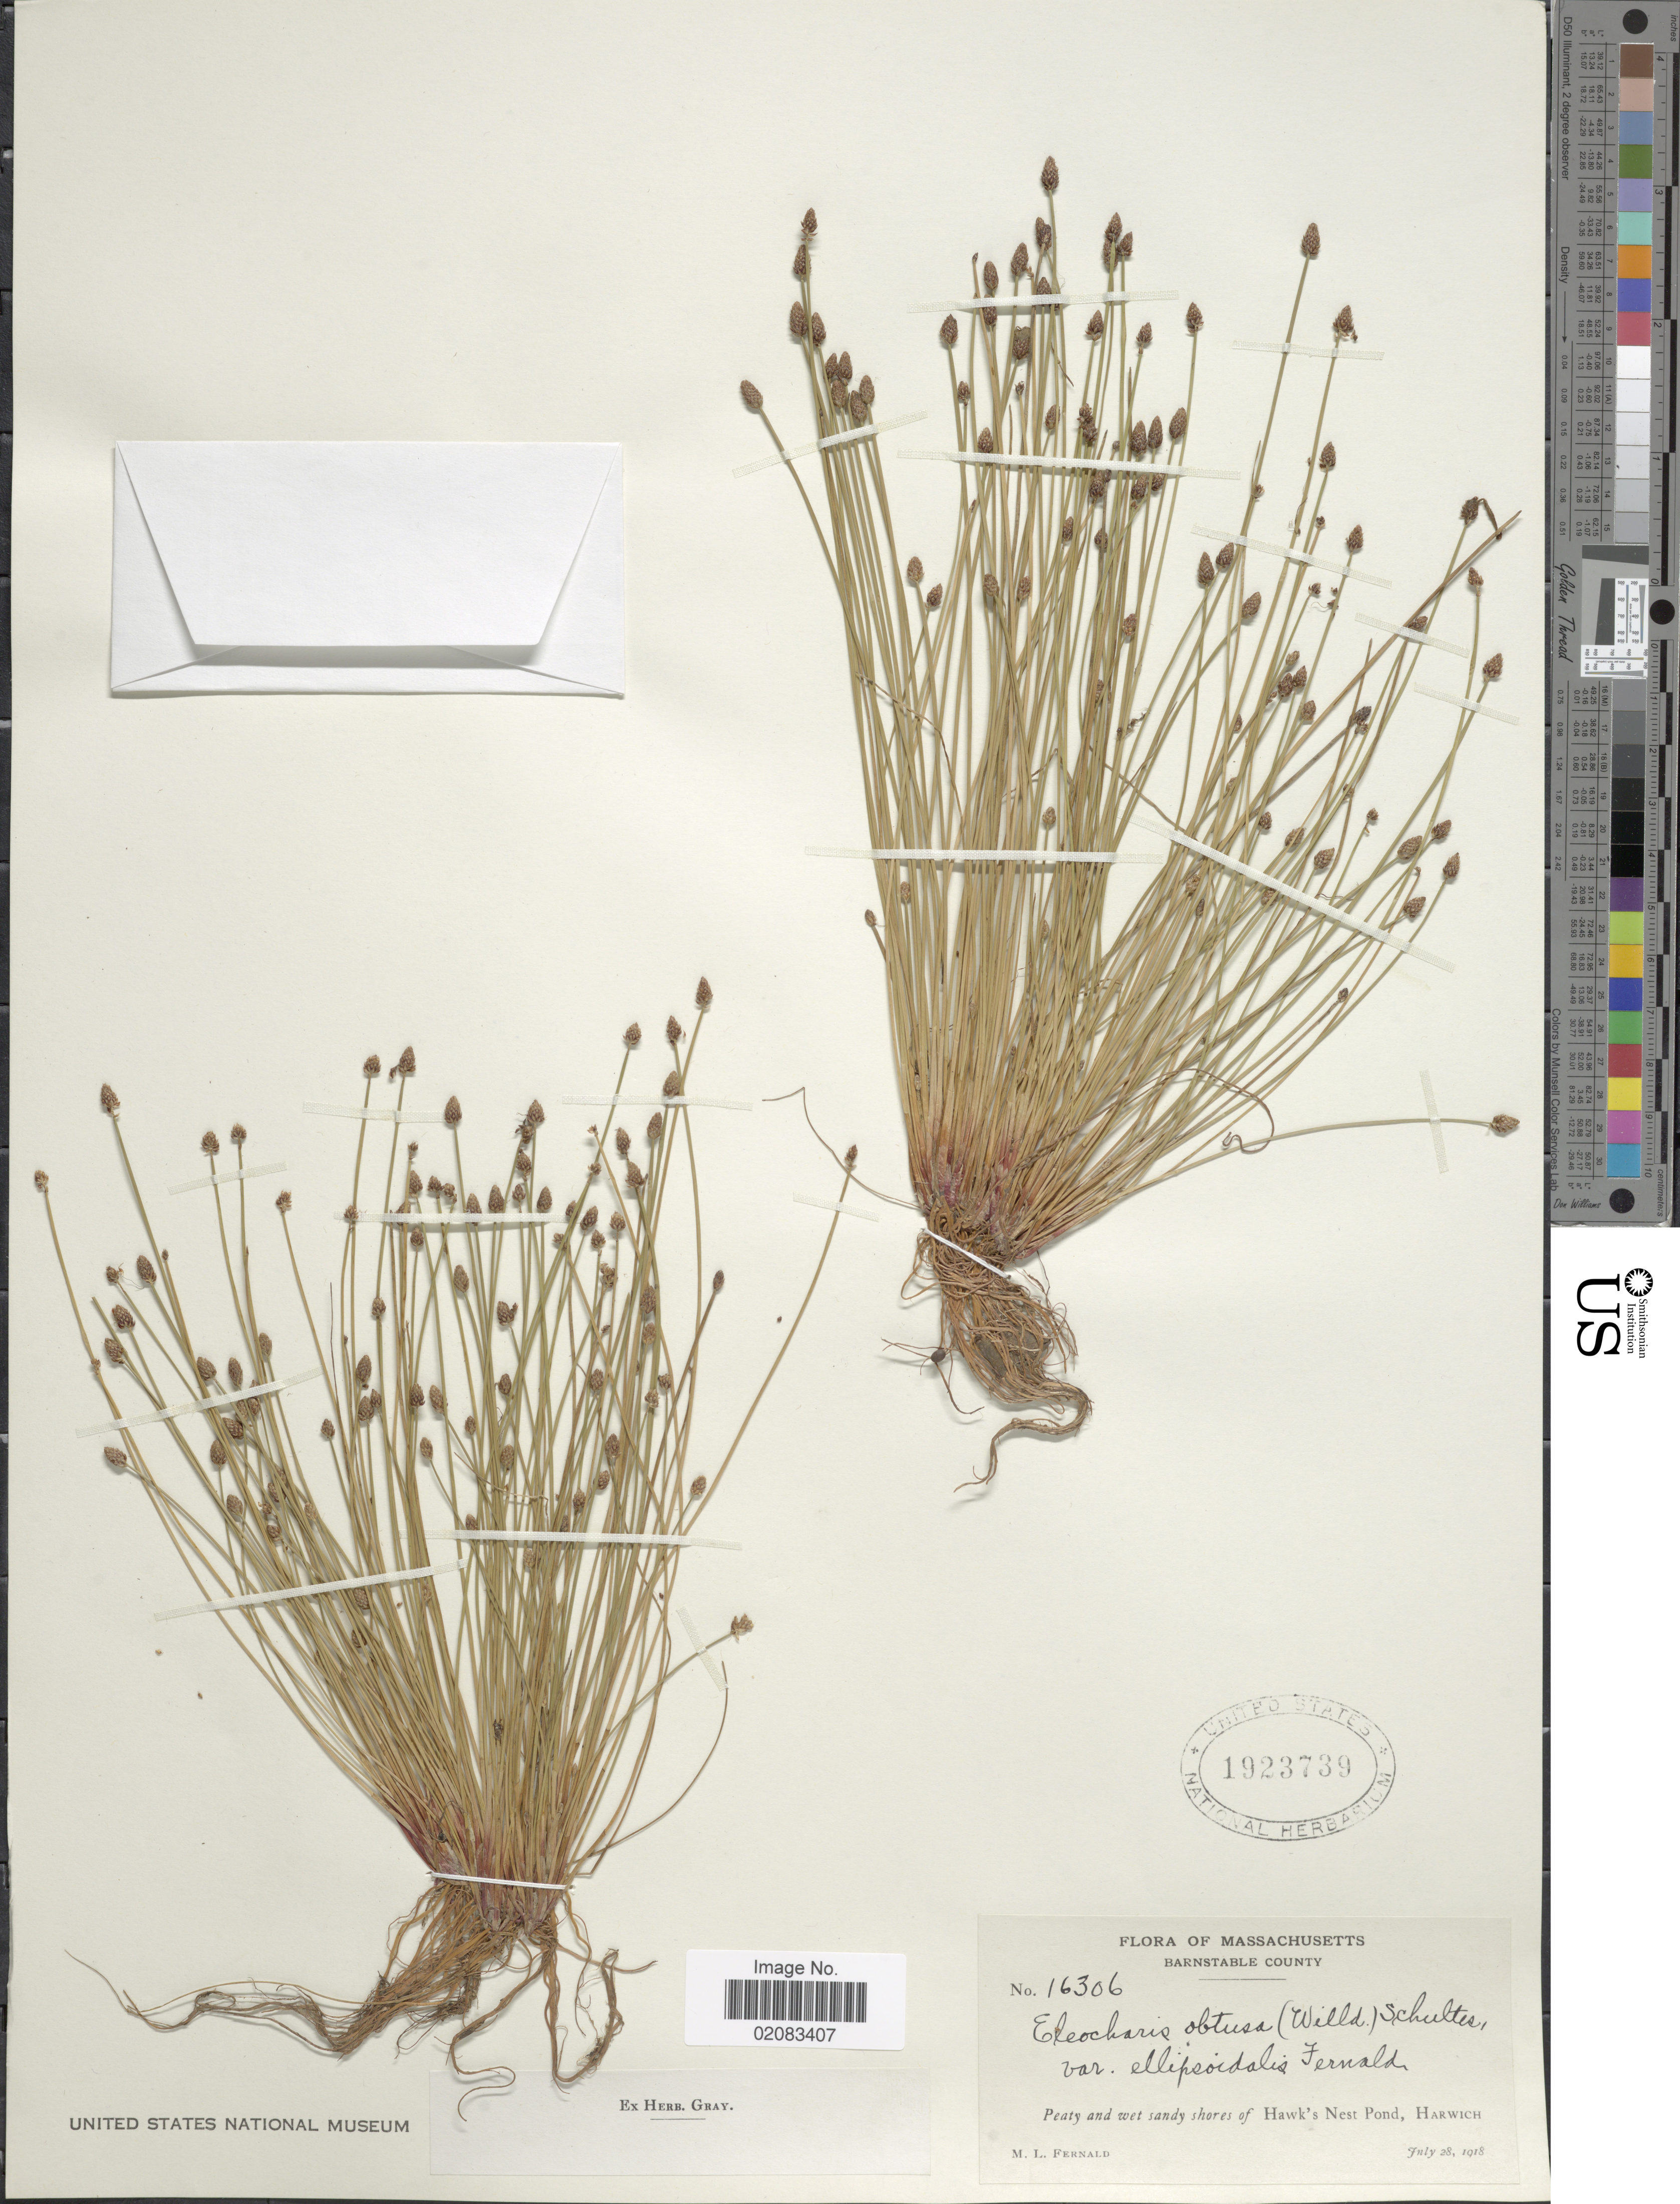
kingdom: Plantae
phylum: Tracheophyta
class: Liliopsida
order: Poales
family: Cyperaceae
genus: Eleocharis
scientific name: Eleocharis obtusa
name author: (Willd.) Schult.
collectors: M. L. Fernald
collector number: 16306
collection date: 1918-07-28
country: United States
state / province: Massachusetts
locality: Barnstable County, Peaty and wet sandy shores of Hawk's Nest Pond, Harwich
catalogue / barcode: US 1923739